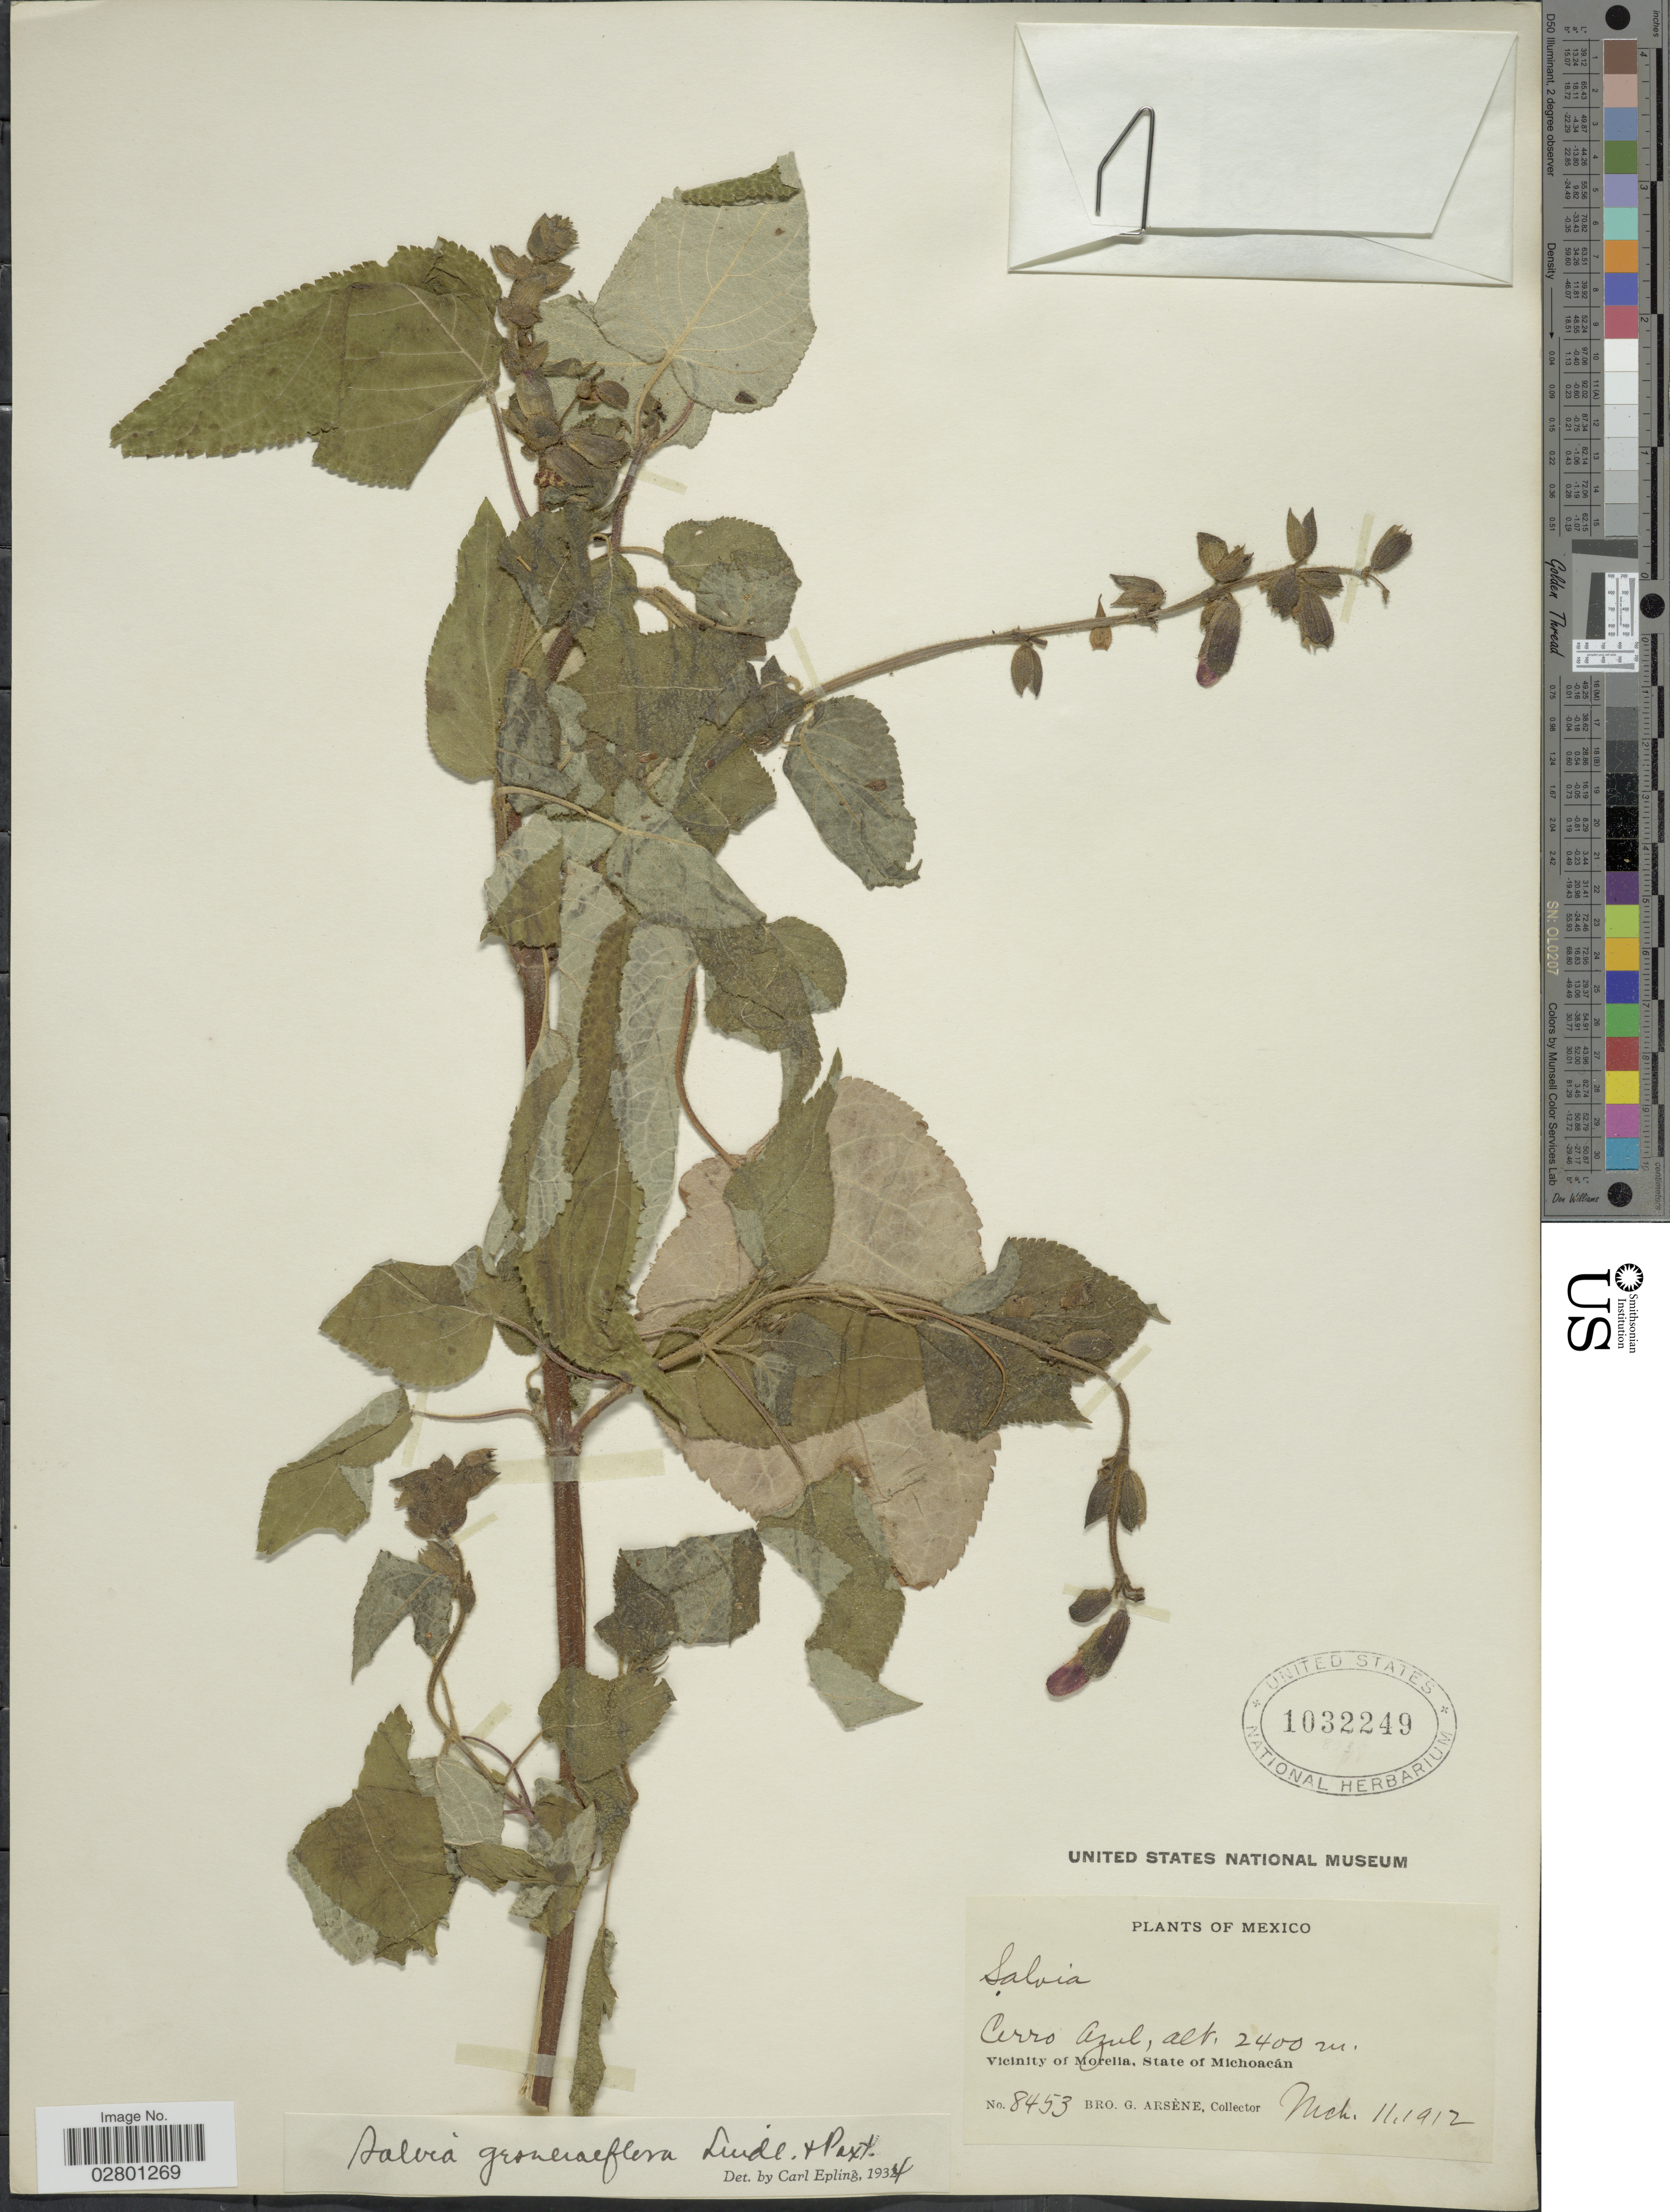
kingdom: Plantae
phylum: Tracheophyta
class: Magnoliopsida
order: Lamiales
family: Lamiaceae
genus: Salvia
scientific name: Salvia gesneriiflora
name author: Lindl. & Paxton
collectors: Bro. G. Arsène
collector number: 8453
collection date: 1912-03-11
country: Mexico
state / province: Michoacán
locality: Cerro Azul, Vicinity of Morelia.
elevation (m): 2400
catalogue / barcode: US 1032249